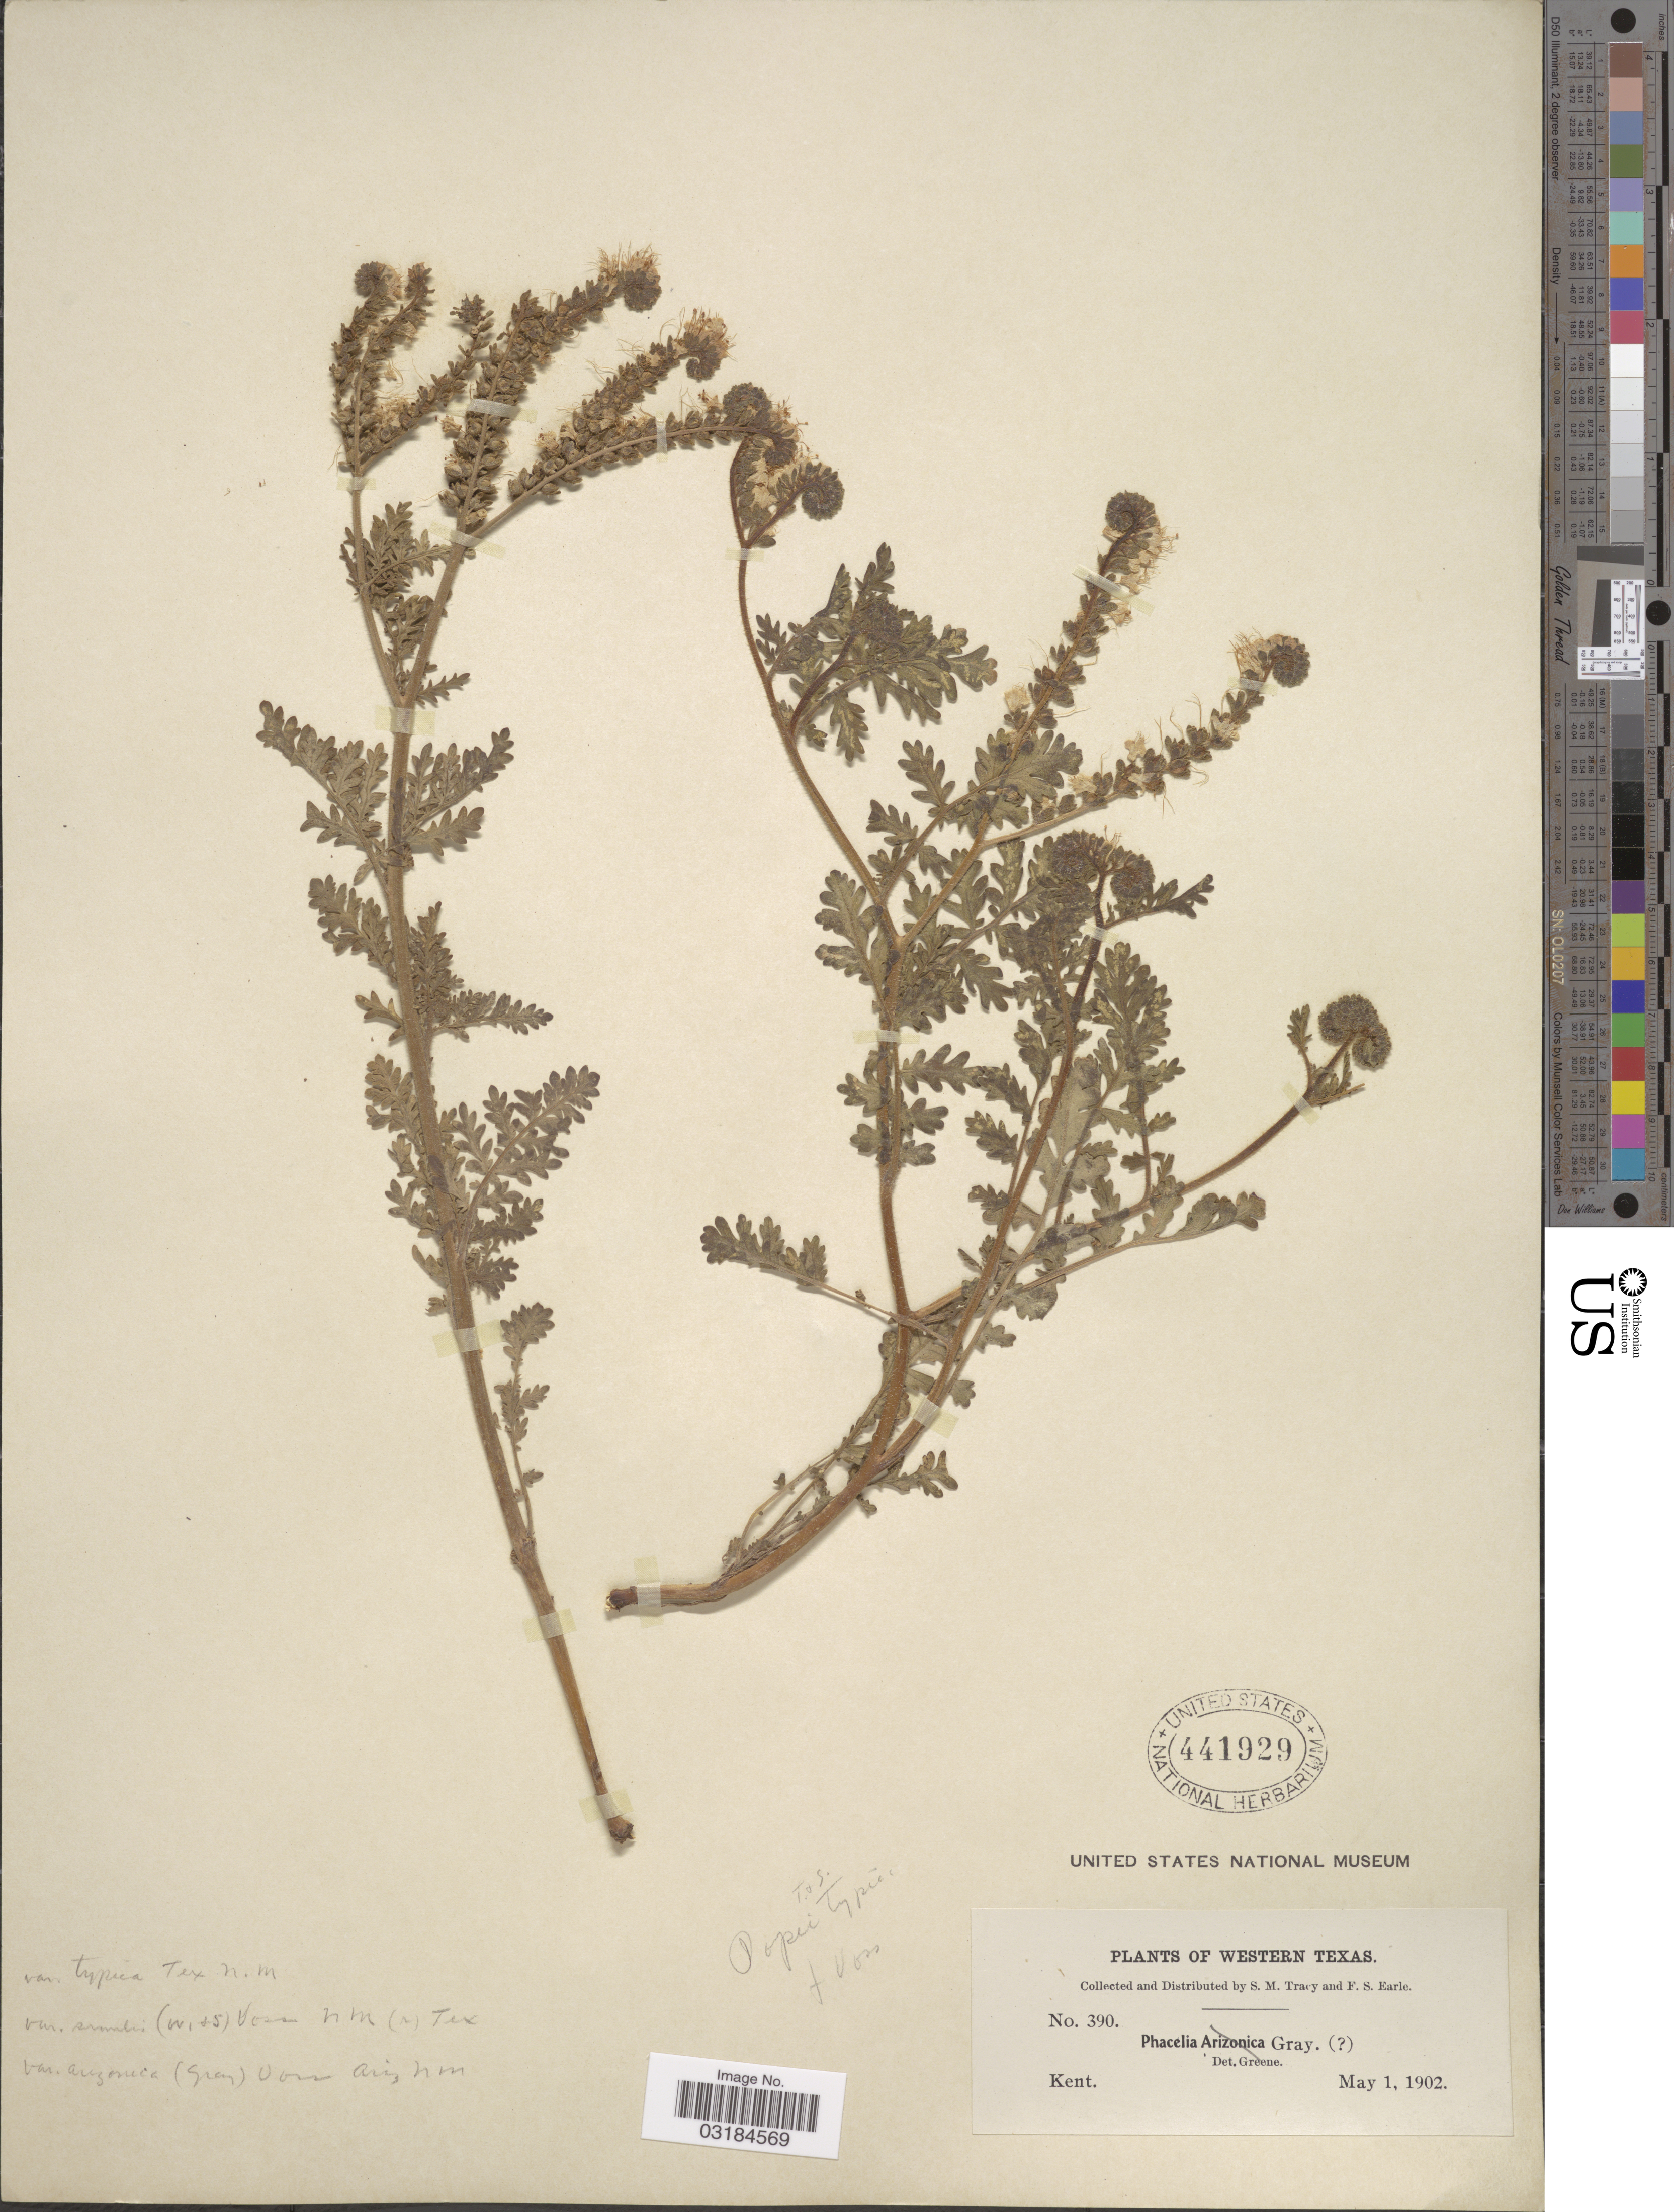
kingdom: Plantae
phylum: Tracheophyta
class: Magnoliopsida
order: Boraginales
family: Hydrophyllaceae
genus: Phacelia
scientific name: Phacelia arizonica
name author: A. Gray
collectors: S. M. Tracy & F. S. Earle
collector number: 390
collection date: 1902-05-01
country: United States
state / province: Texas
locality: Western Texas. Kent.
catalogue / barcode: US 441929